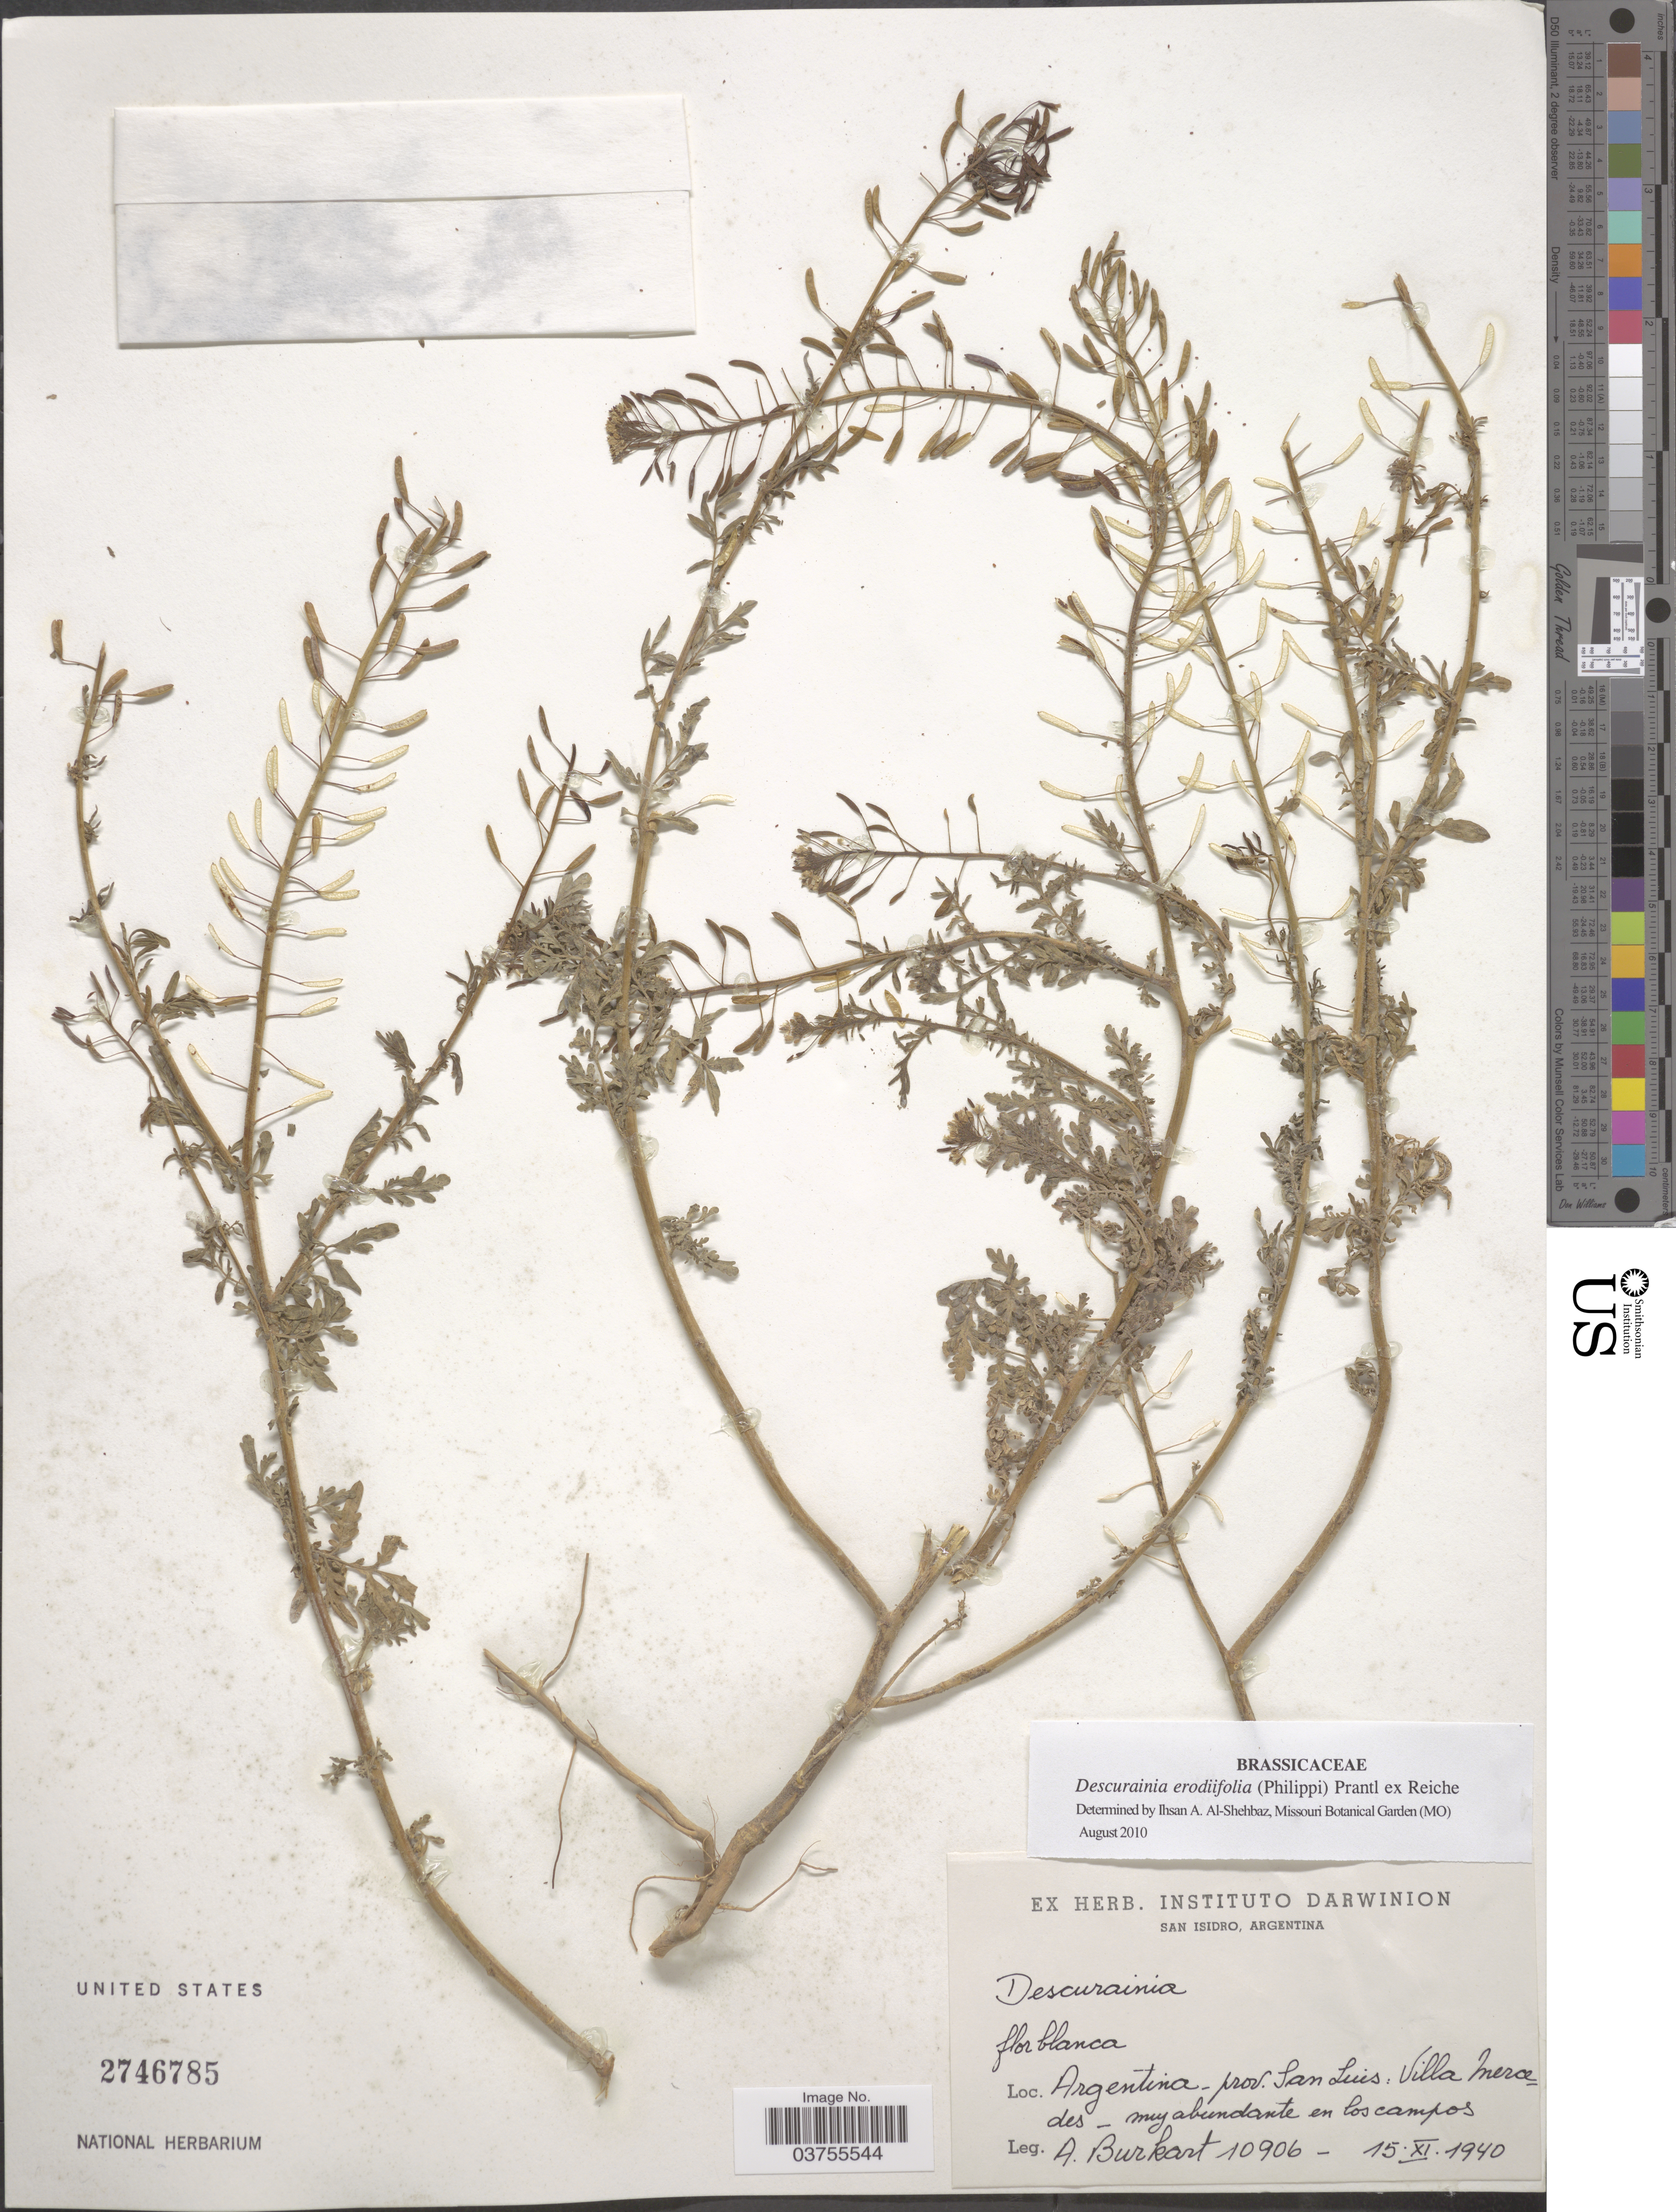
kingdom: Plantae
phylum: Tracheophyta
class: Magnoliopsida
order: Brassicales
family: Brassicaceae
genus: Descurainia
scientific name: Descurainia erodiifolia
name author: (Phil. & C.A. Mey.) Prantl ex Reiche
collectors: A. E. Burkart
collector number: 10906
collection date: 1940-11-15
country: Argentina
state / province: San Luis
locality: Villa Mercedes muy abundante en los campos.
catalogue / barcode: US 2746785